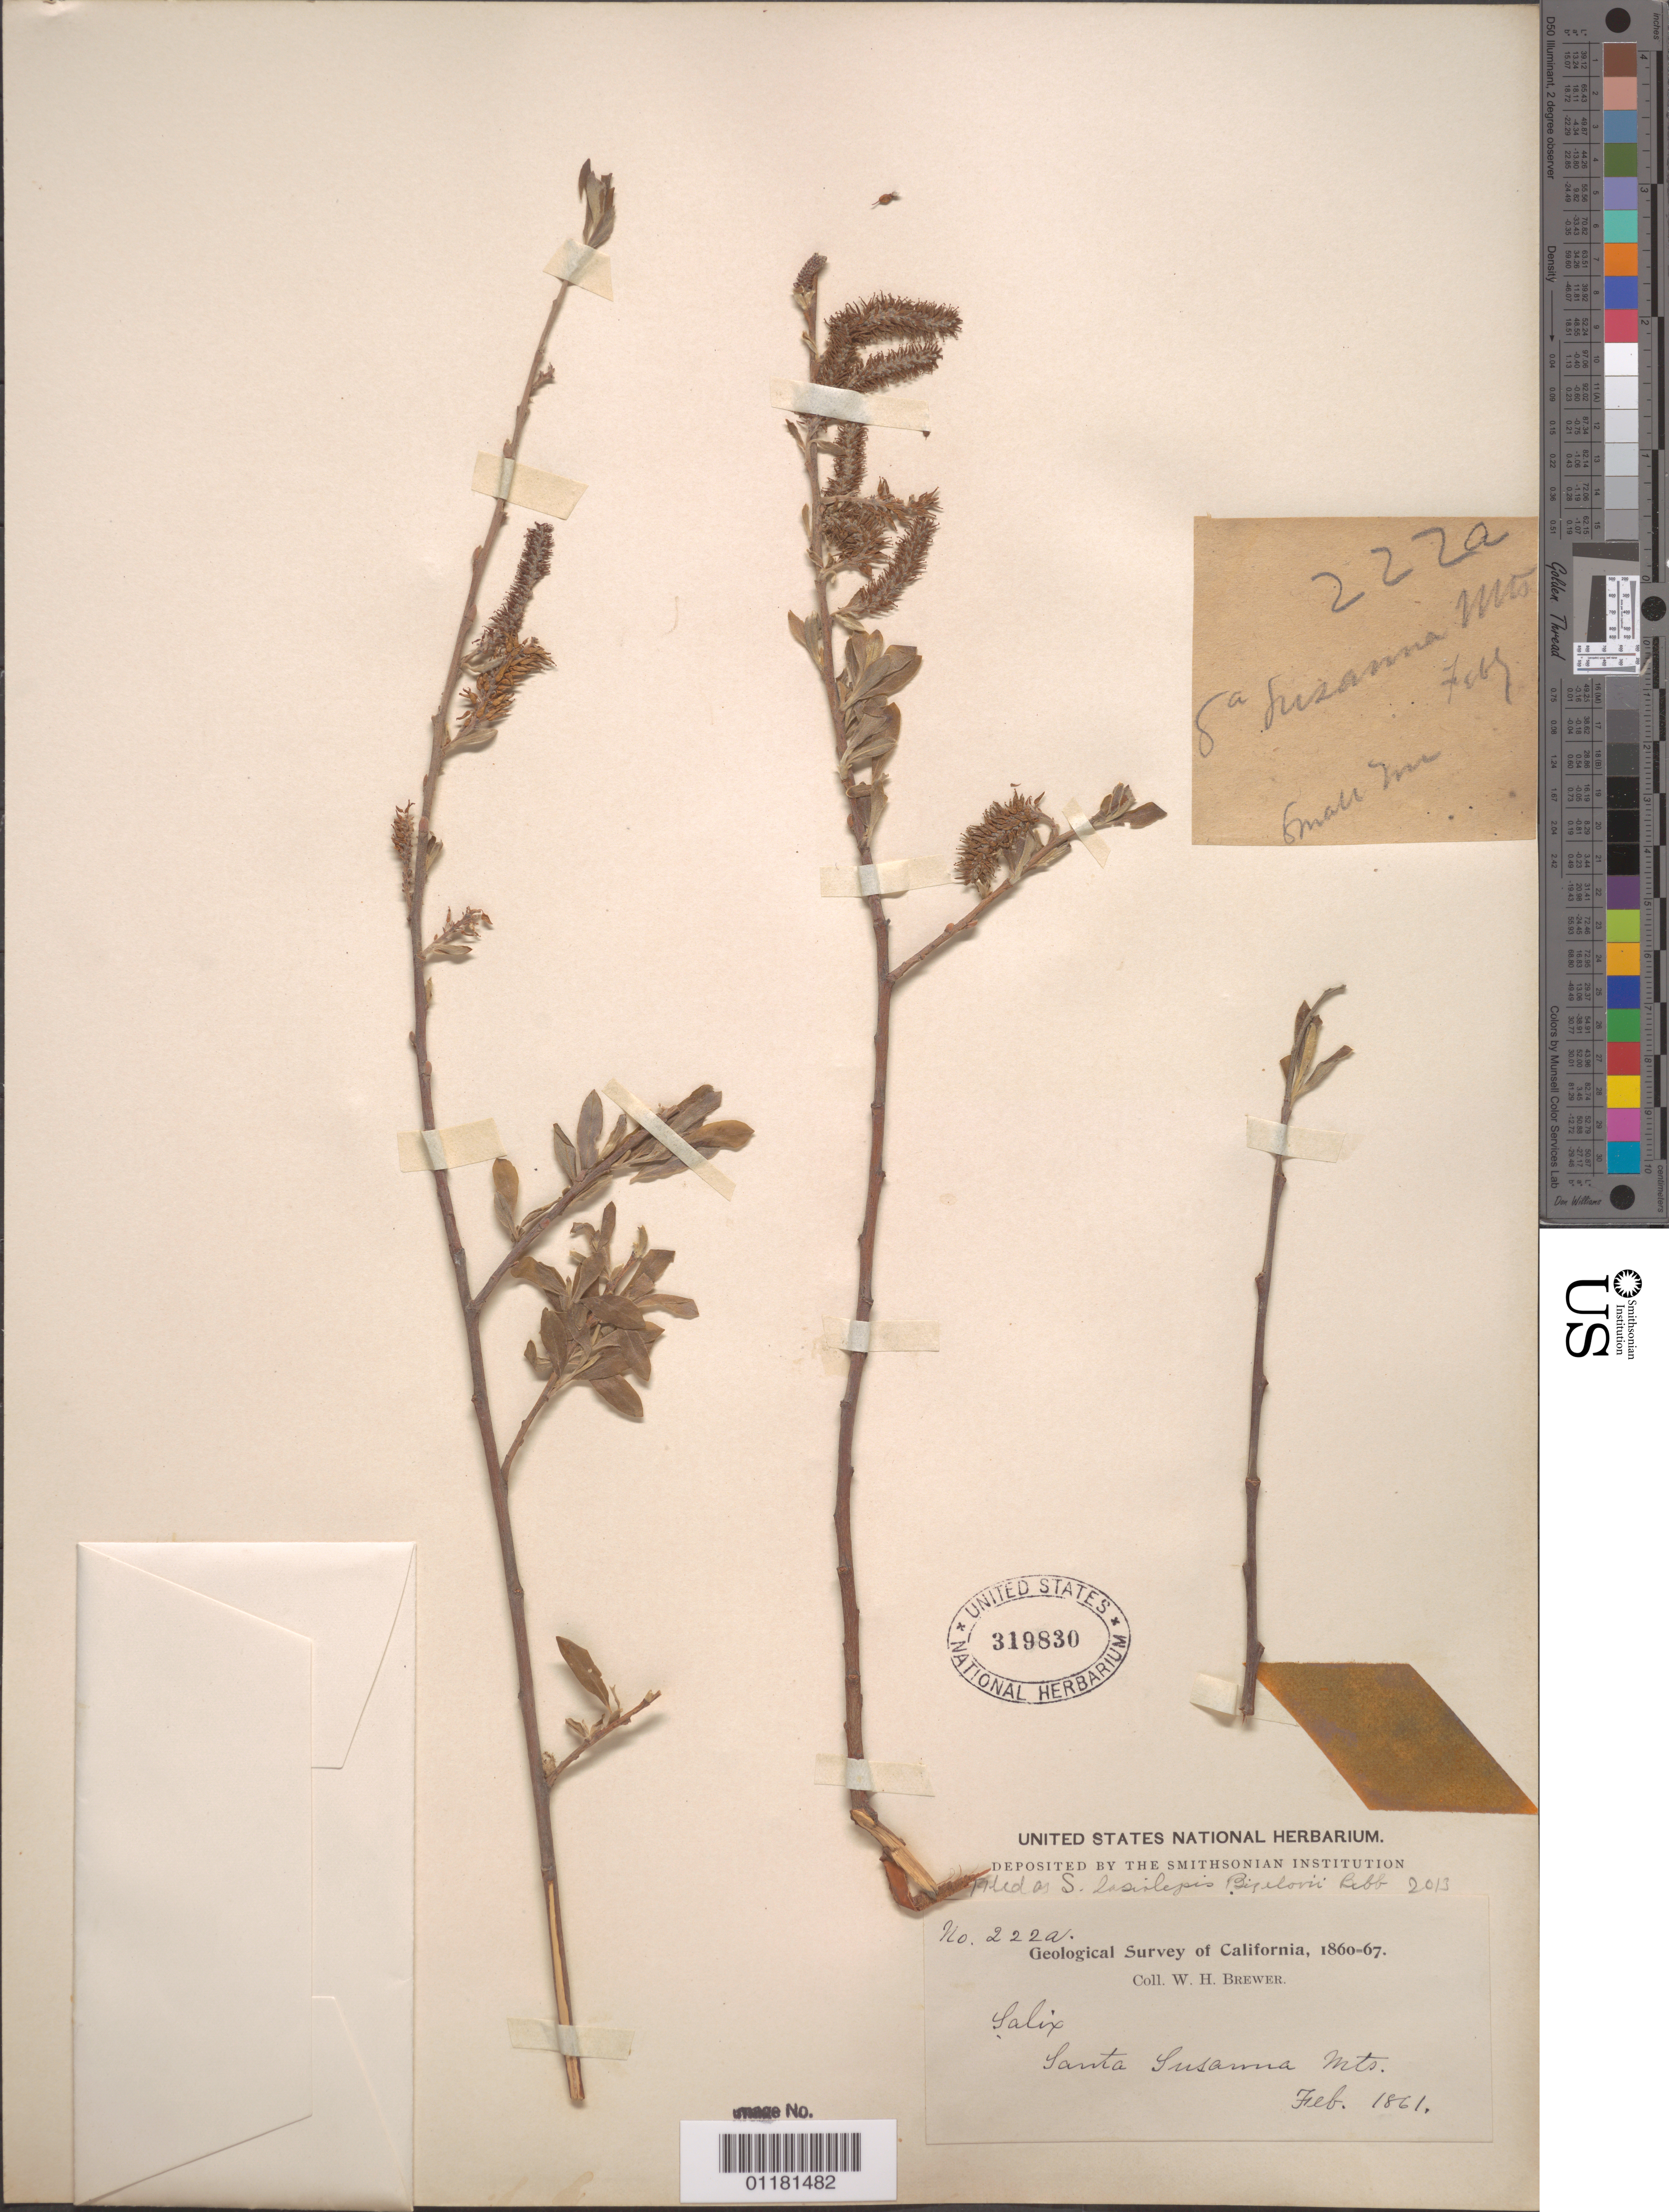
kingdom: Plantae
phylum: Tracheophyta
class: Magnoliopsida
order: Malpighiales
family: Salicaceae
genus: Salix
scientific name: Salix lasiolepis var. bigelovii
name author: Benth.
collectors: W. H. Brewer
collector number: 222a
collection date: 1861-02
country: United States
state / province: California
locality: Santa Susanna Mts.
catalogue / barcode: US 319830